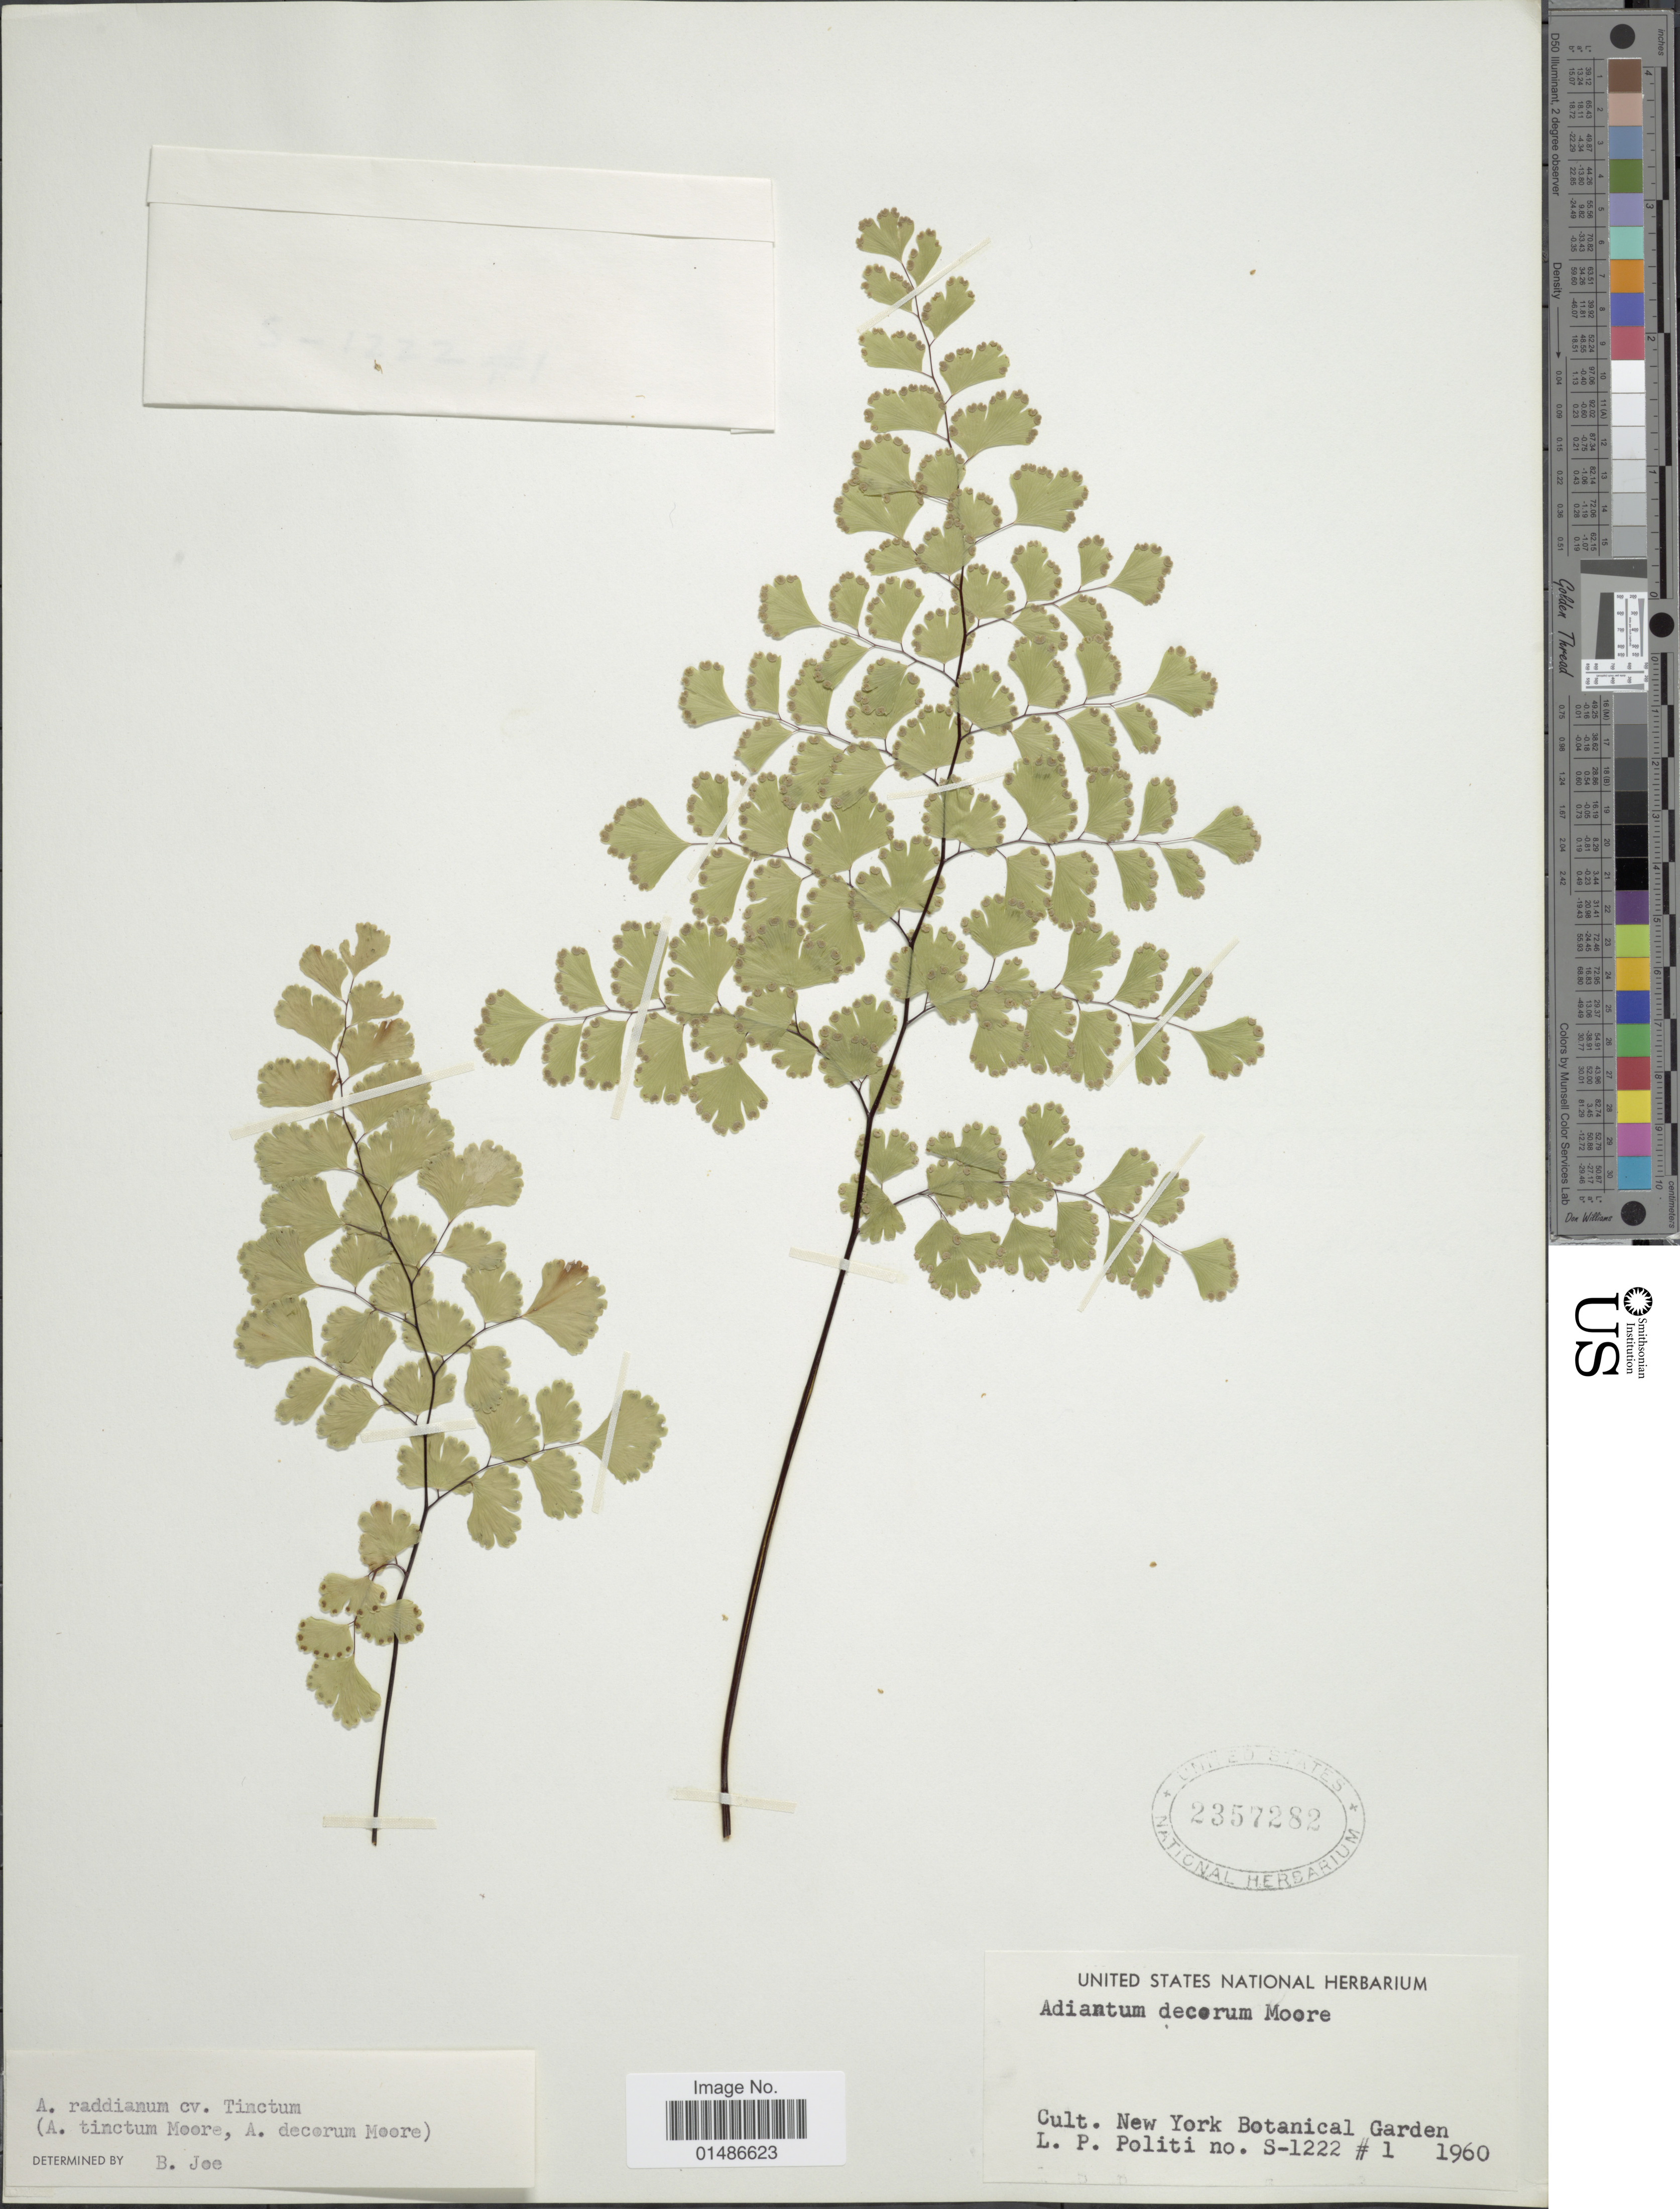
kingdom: Plantae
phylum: Tracheophyta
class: Polypodiopsida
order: Polypodiales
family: Pteridaceae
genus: Adiantum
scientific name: Adiantum raddianum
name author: C. Presl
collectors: L. Politi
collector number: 1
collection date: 1960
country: United States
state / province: New York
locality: Cult. new York Botanical Garden S-1222.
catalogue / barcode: US 2357282